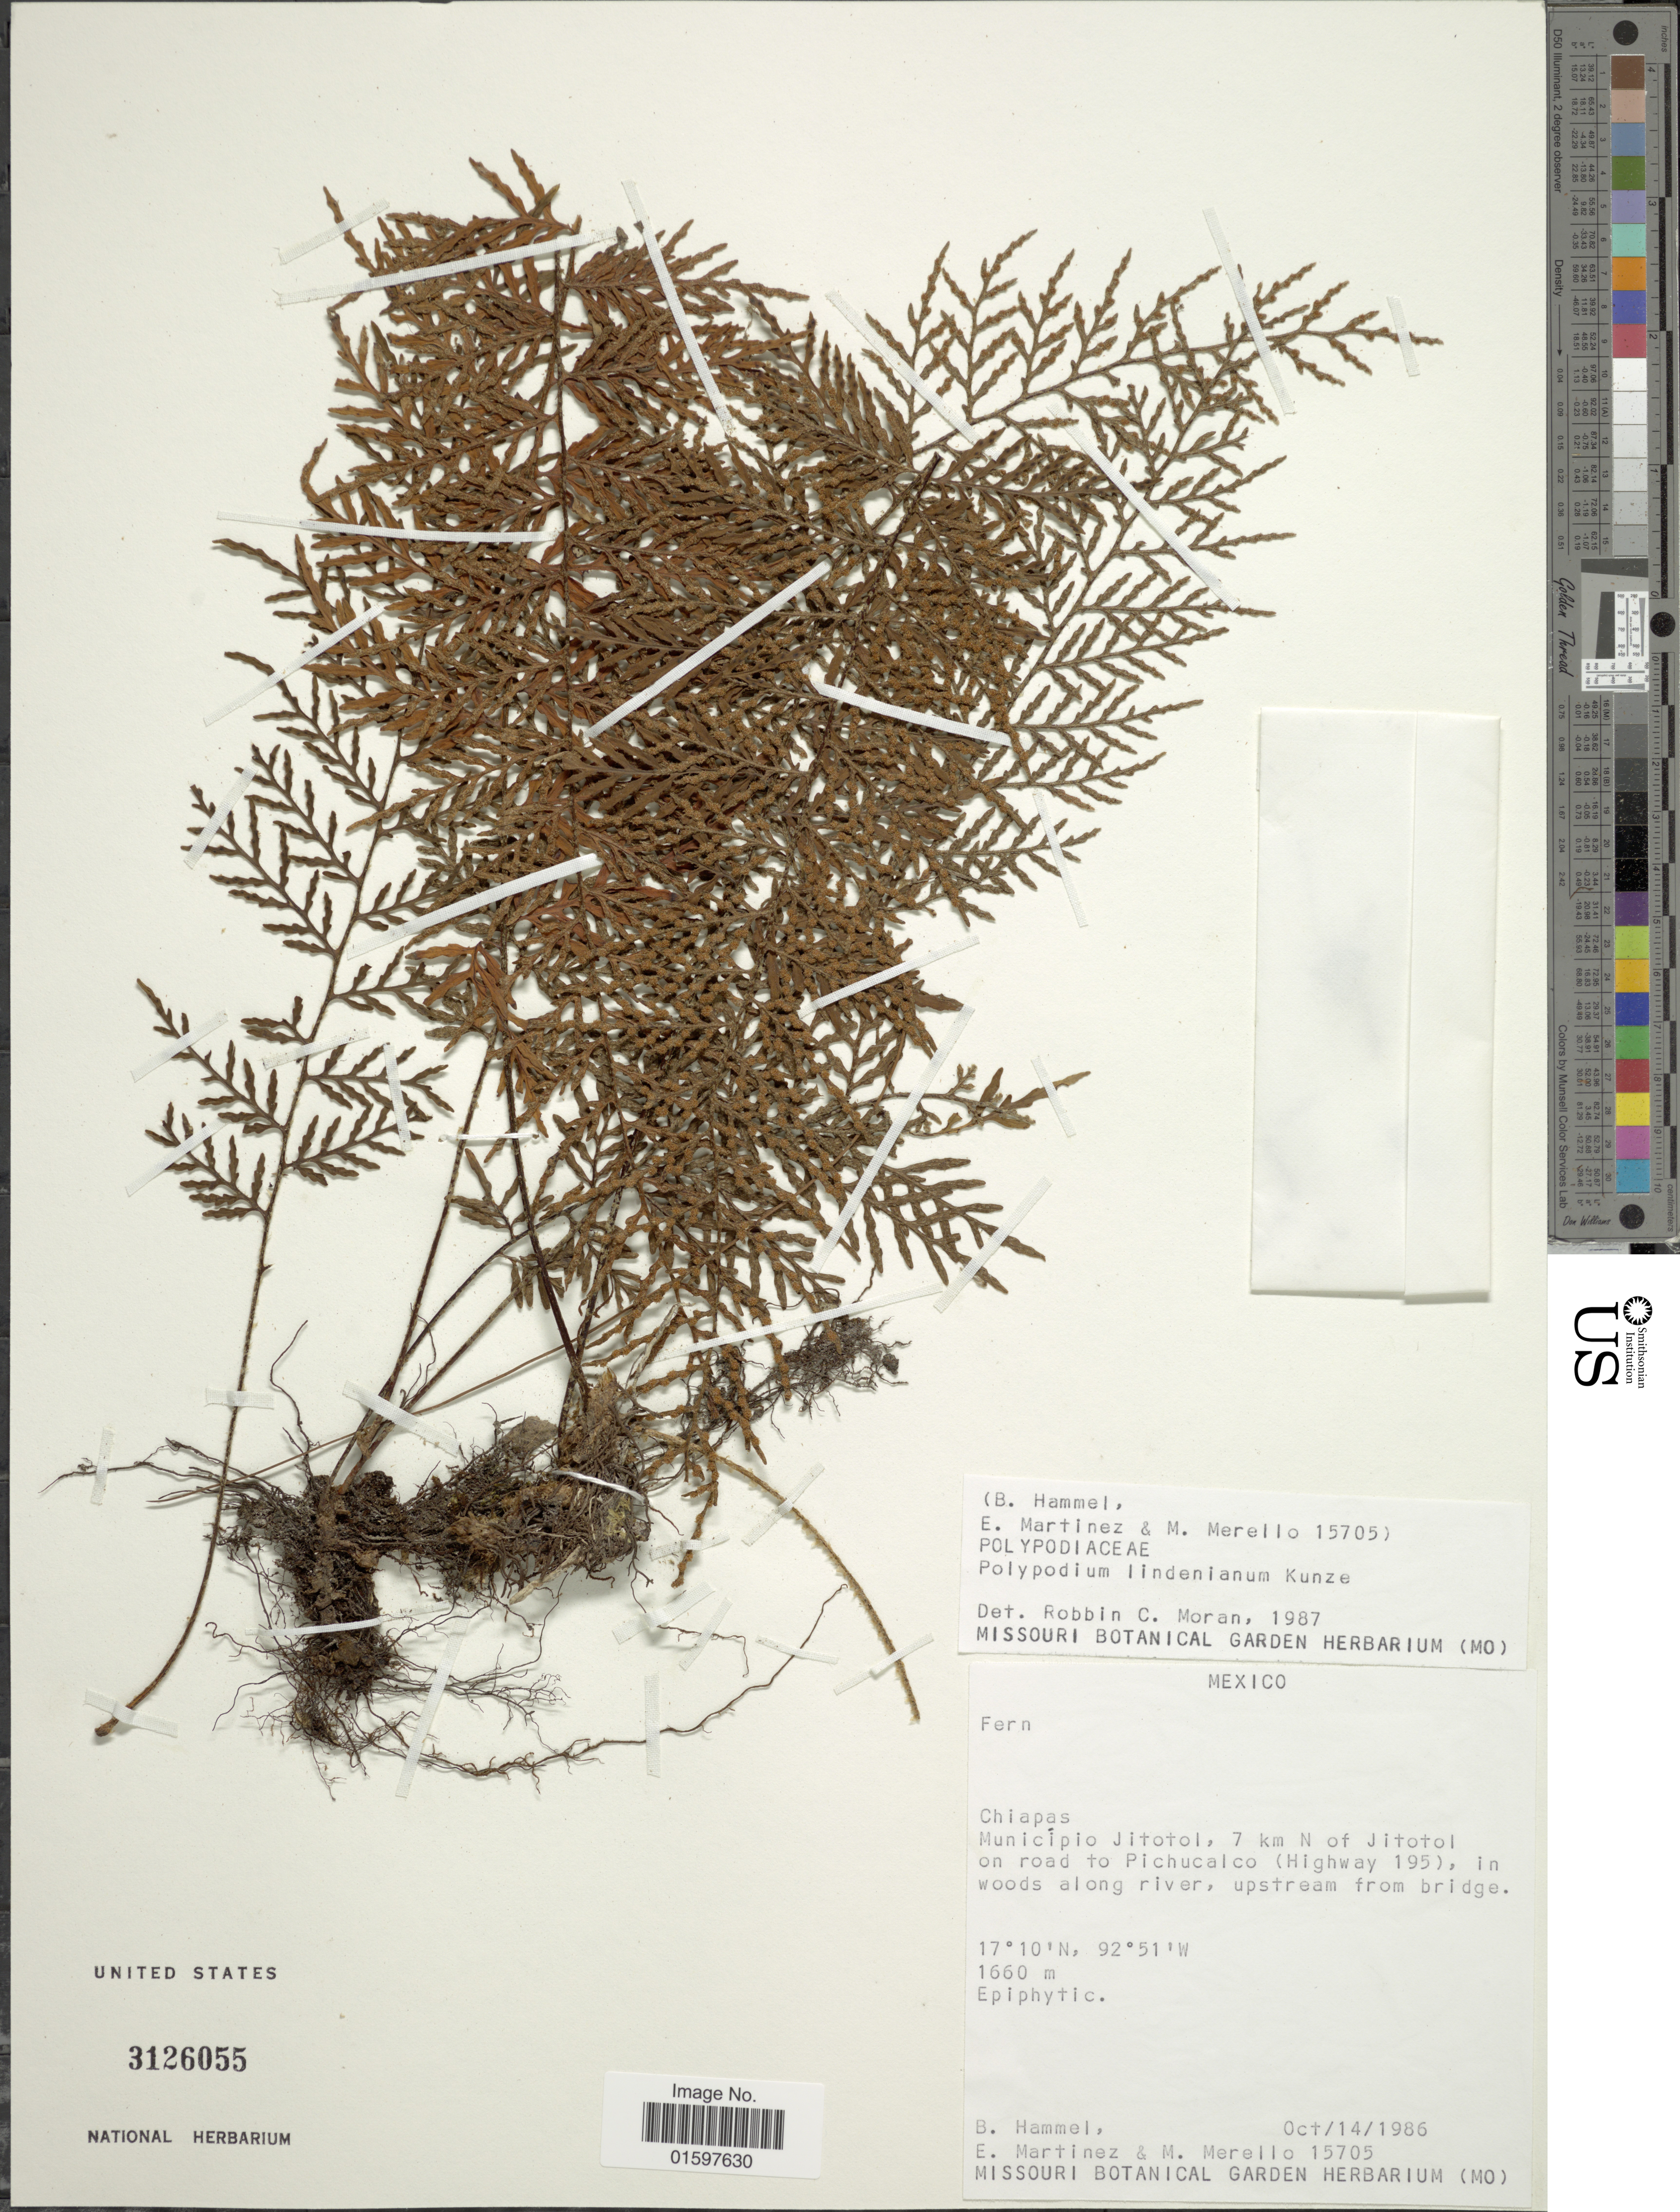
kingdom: Plantae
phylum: Tracheophyta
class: Polypodiopsida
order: Polypodiales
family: Polypodiaceae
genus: Pleopeltis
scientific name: Pleopeltis lindeniana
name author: (Kunze) A.R. Sm. & Tejero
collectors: B. Hammel, E. Martínez & M. Merello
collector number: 15705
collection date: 1986-10-14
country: Mexico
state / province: Chiapas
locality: Município Jitotol, 7 km N of Jitotol on road to Pichucalca (highway 195), in woods along river, upstream from bridge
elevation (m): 1660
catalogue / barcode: US 3126055